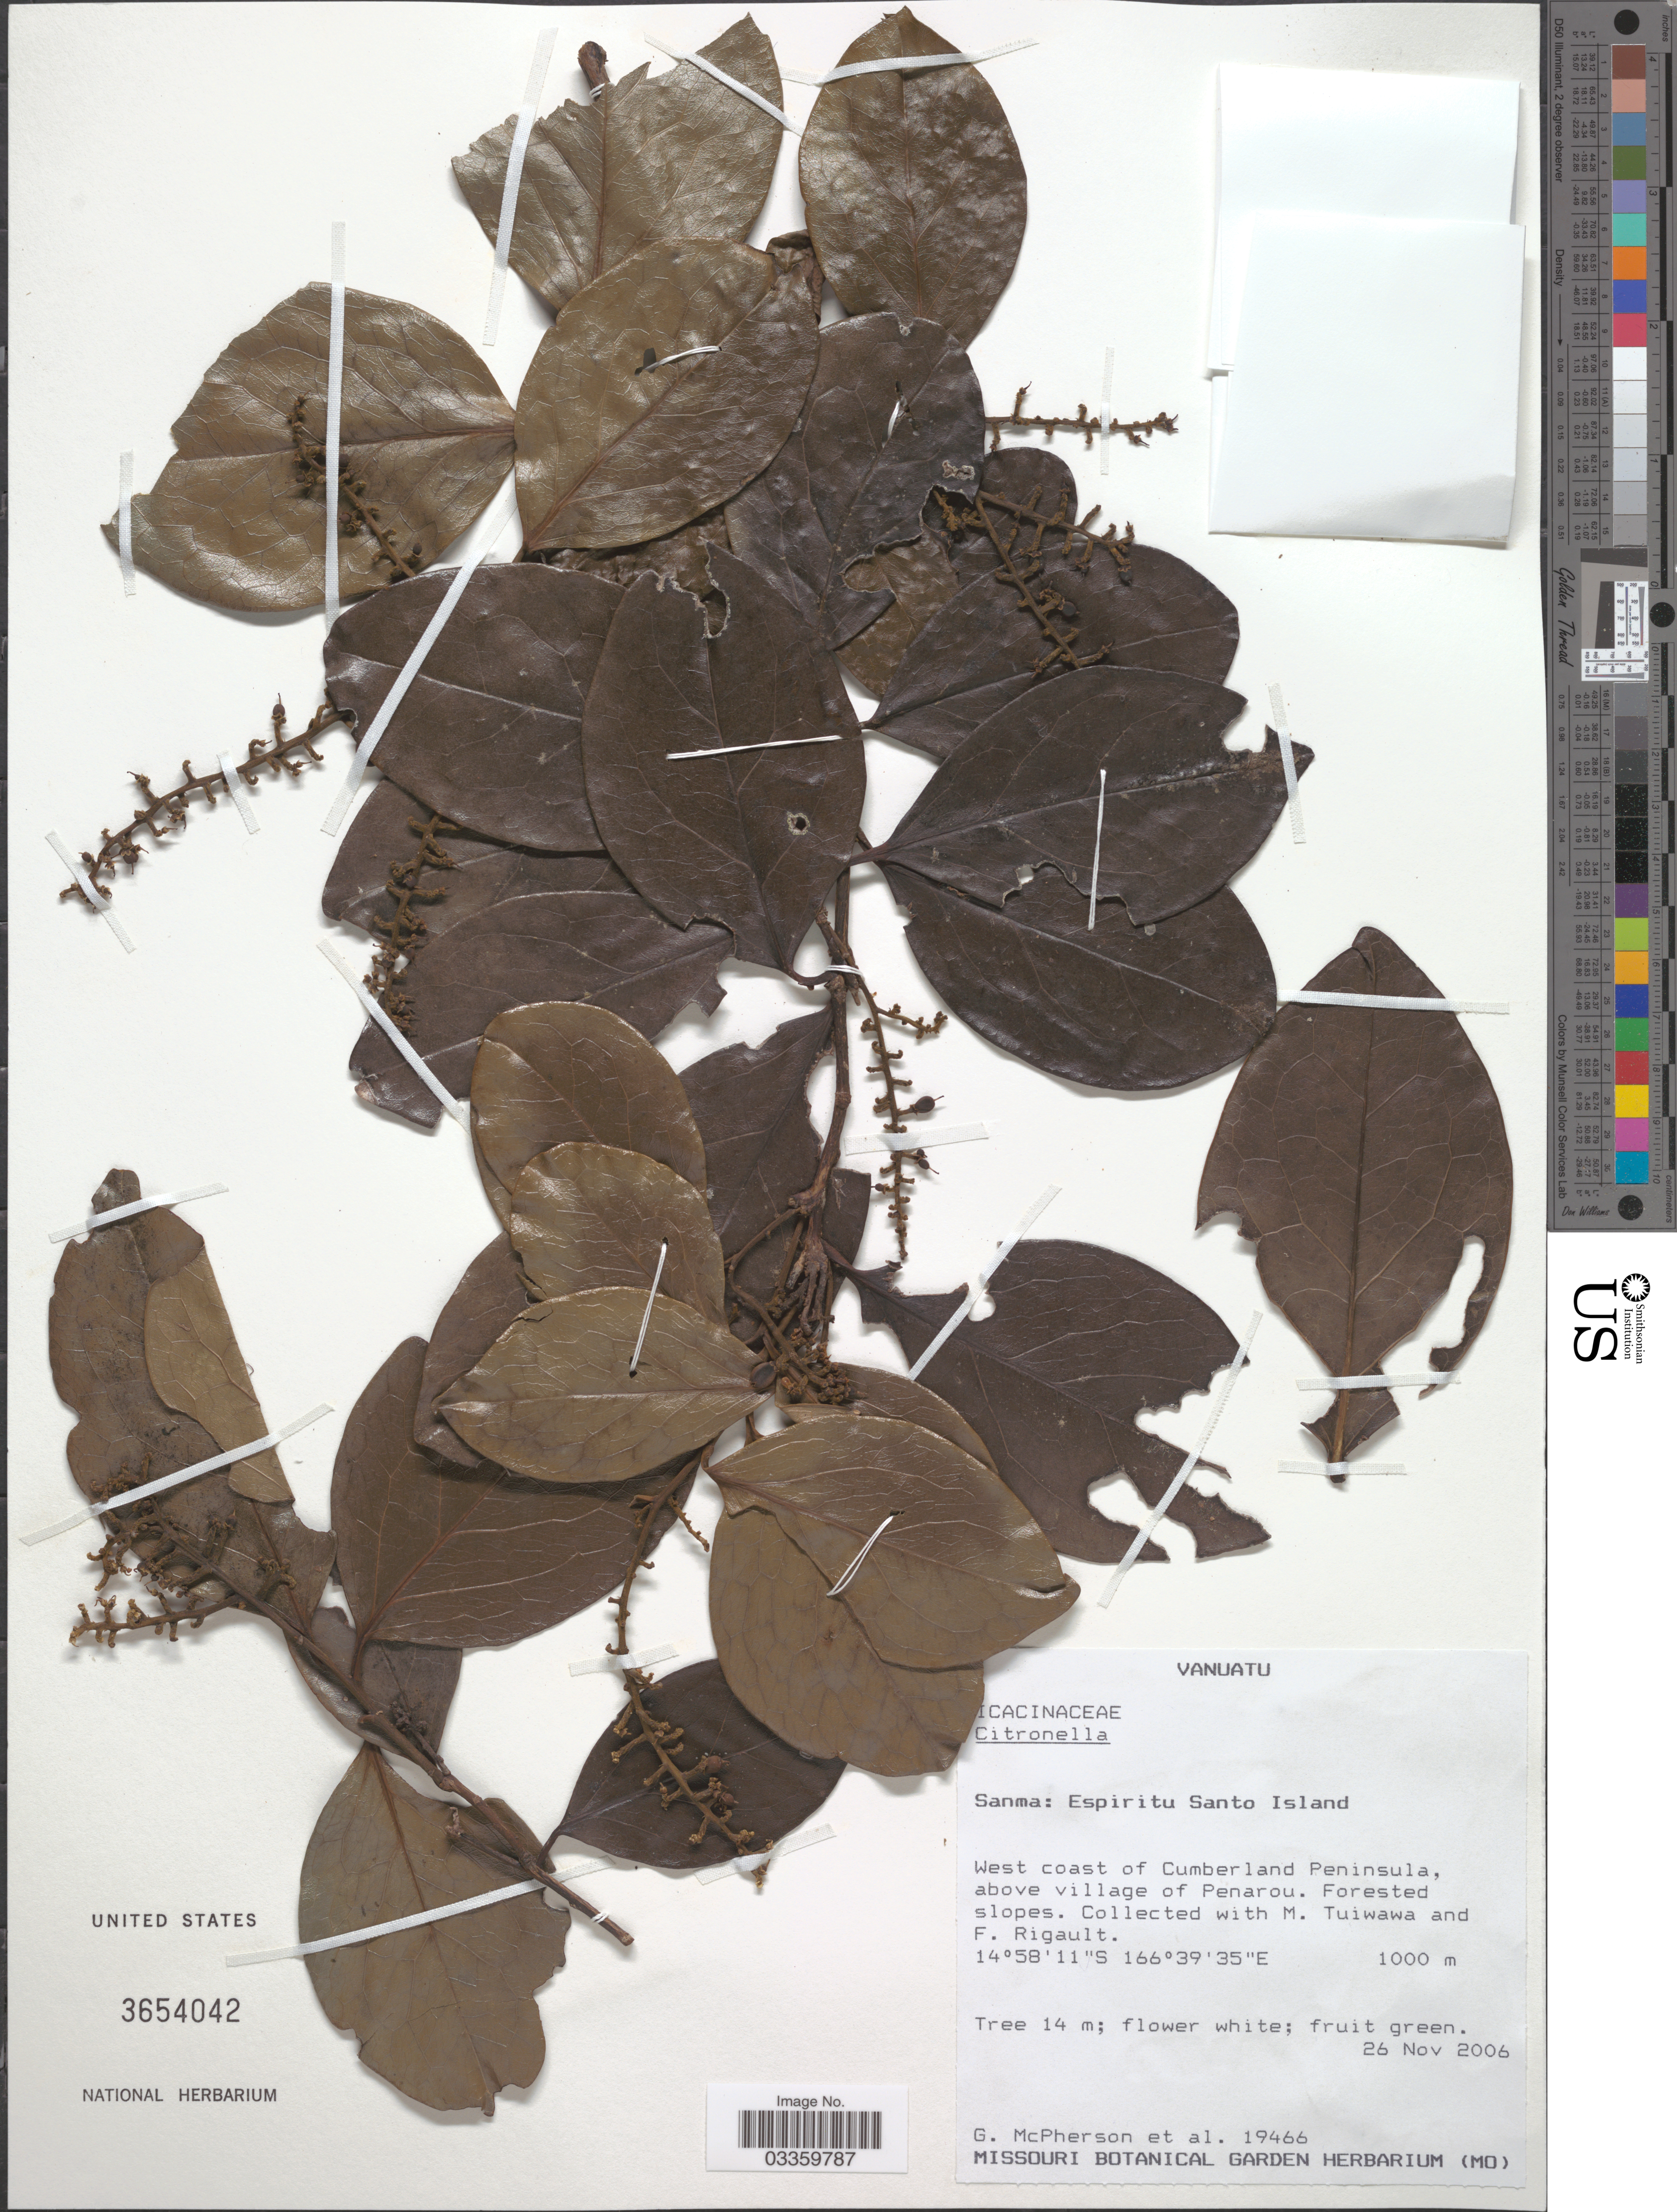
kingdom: Plantae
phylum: Tracheophyta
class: Magnoliopsida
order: Cardiopteridales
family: Cardiopteridaceae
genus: Citronella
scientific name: Citronella sp.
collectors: G. McPherson, M. Tuiwawa & F. Rigault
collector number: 19466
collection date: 2006-11-26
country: Vanuatu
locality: Sanma: Espiritu Santo Island. West coast of Cumberland Peninsula, above village of Penarou.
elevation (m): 1000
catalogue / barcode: US 3654042